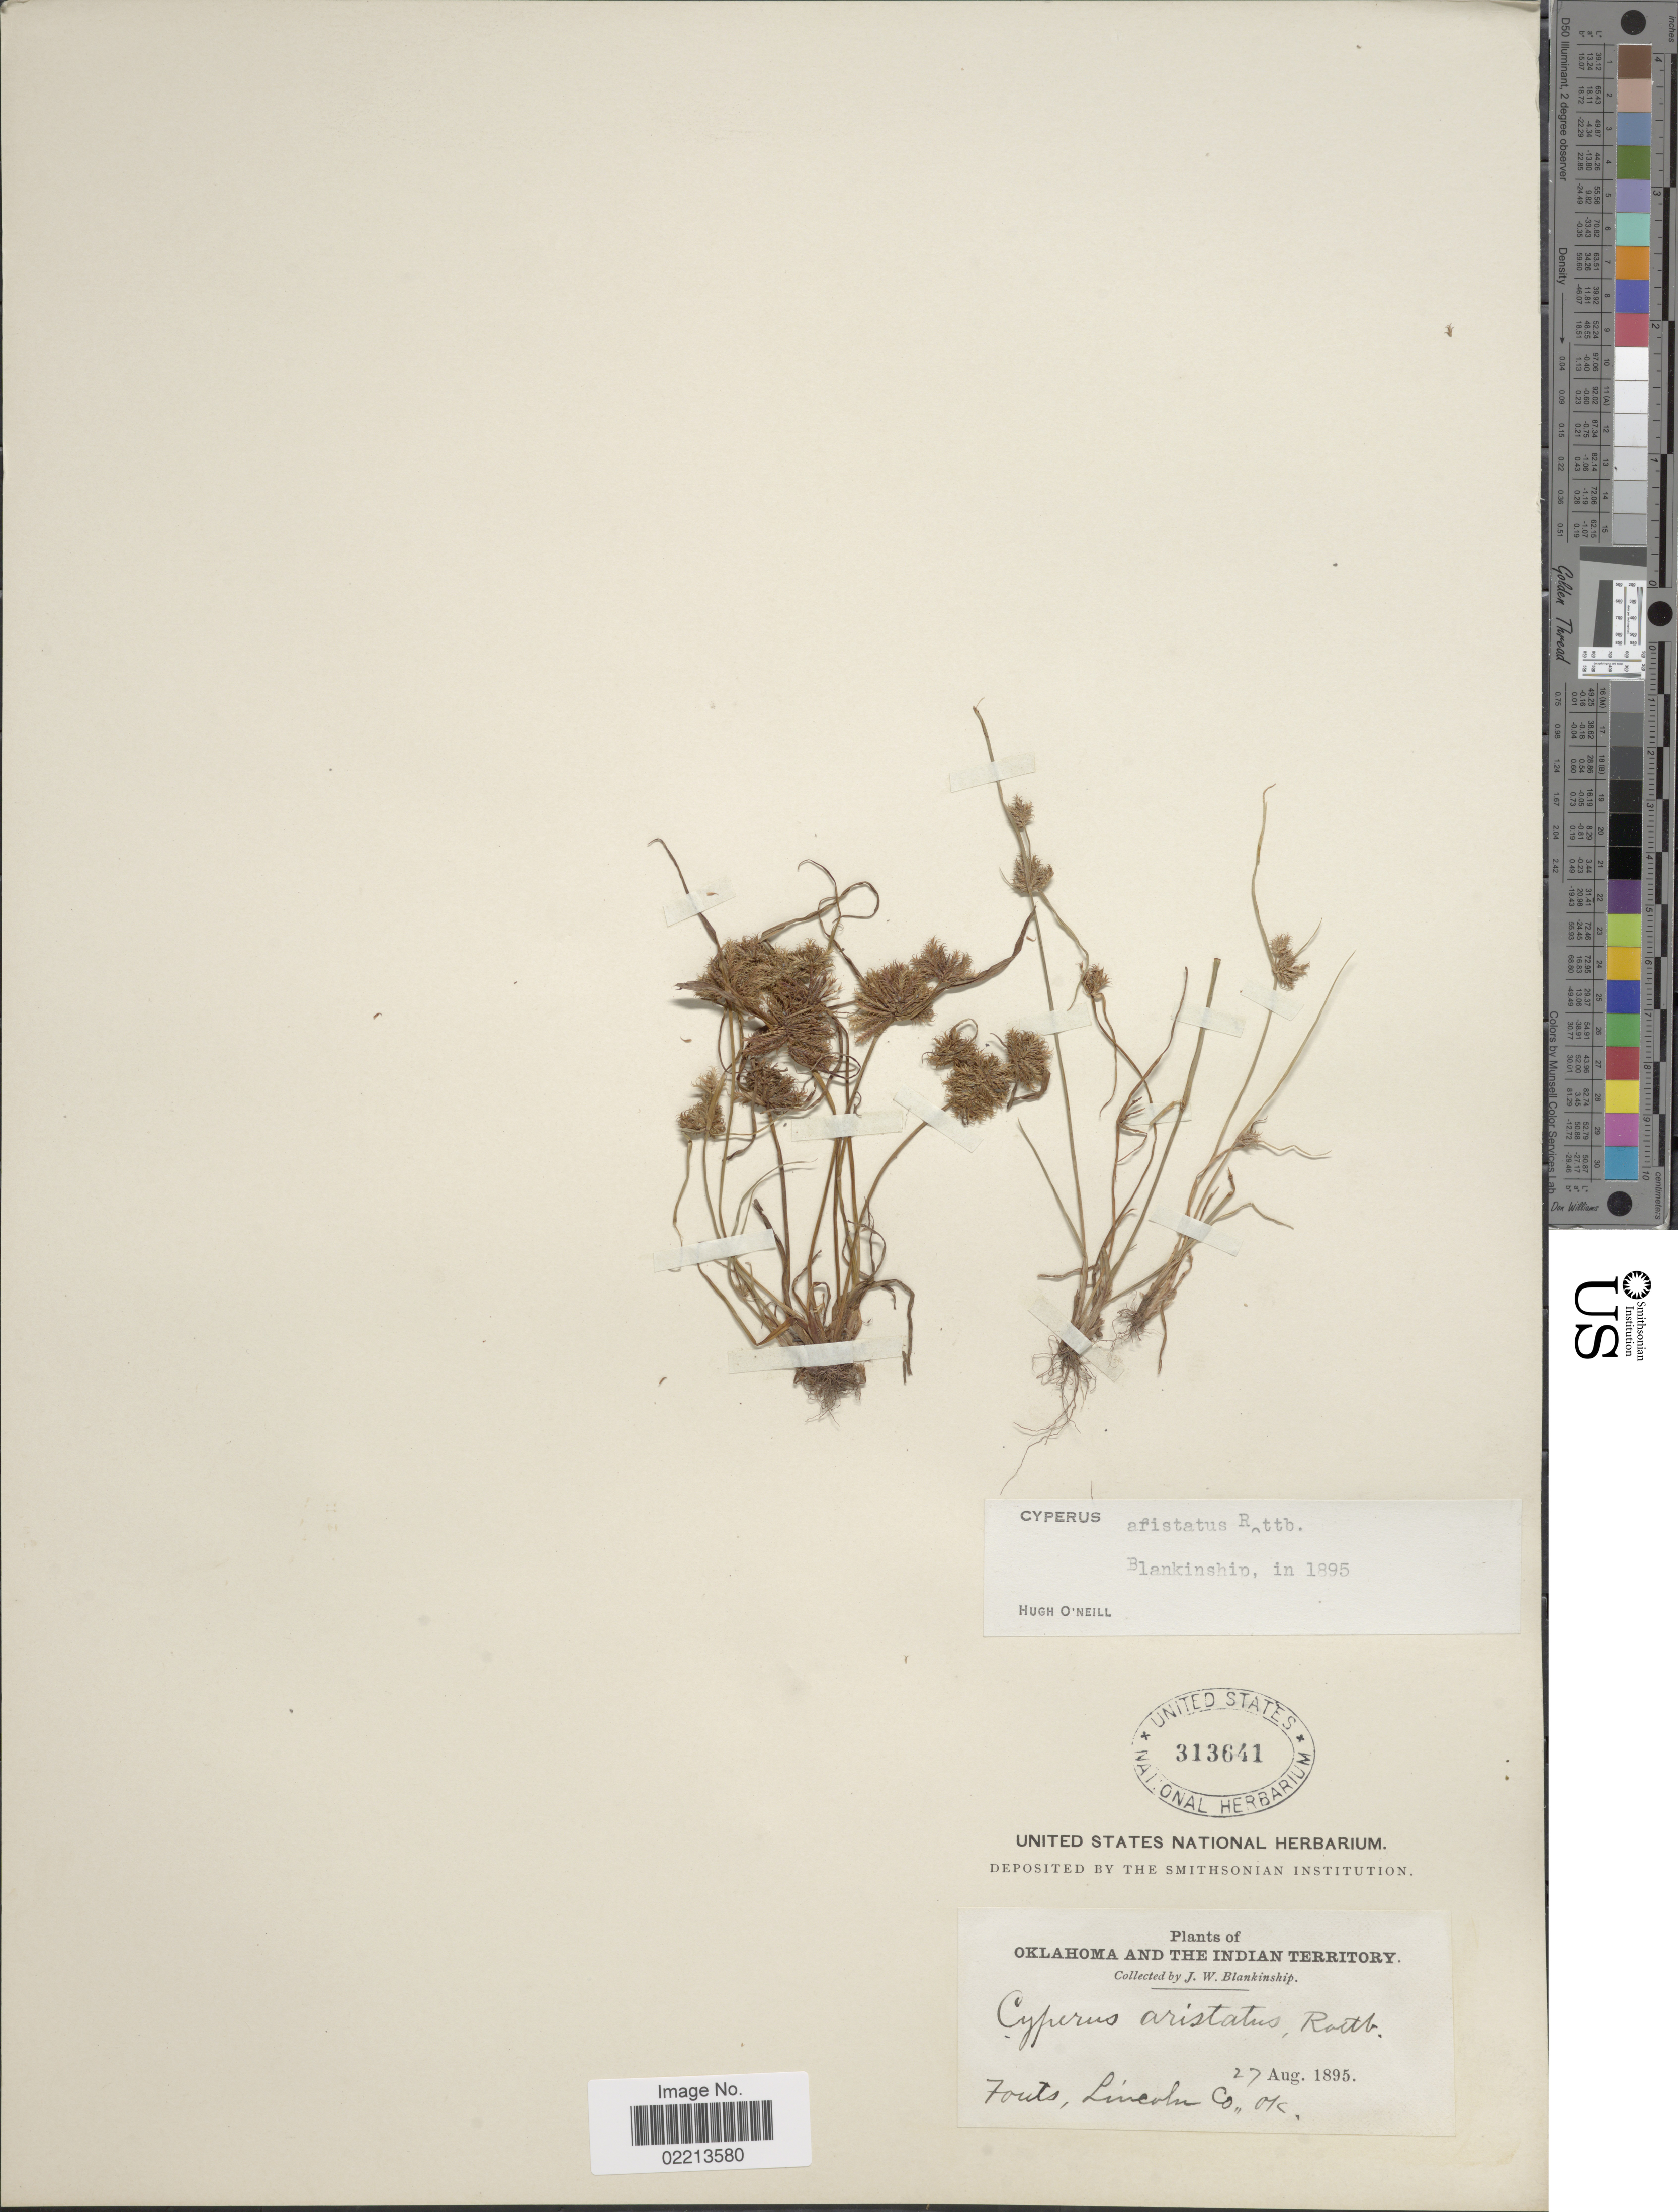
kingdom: Plantae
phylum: Tracheophyta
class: Liliopsida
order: Poales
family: Cyperaceae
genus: Cyperus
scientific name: Cyperus squarrosus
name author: L.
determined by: Strong, Mark T., (BOT), Smithsonian Institution - National Museum of Natural History (UNITED STATES)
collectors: J. W. Blankinship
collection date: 1895-08-27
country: United States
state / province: Oklahoma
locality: Indian Territory, Fouts [interpreted], Lincoln Co, Ok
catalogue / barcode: US 313641